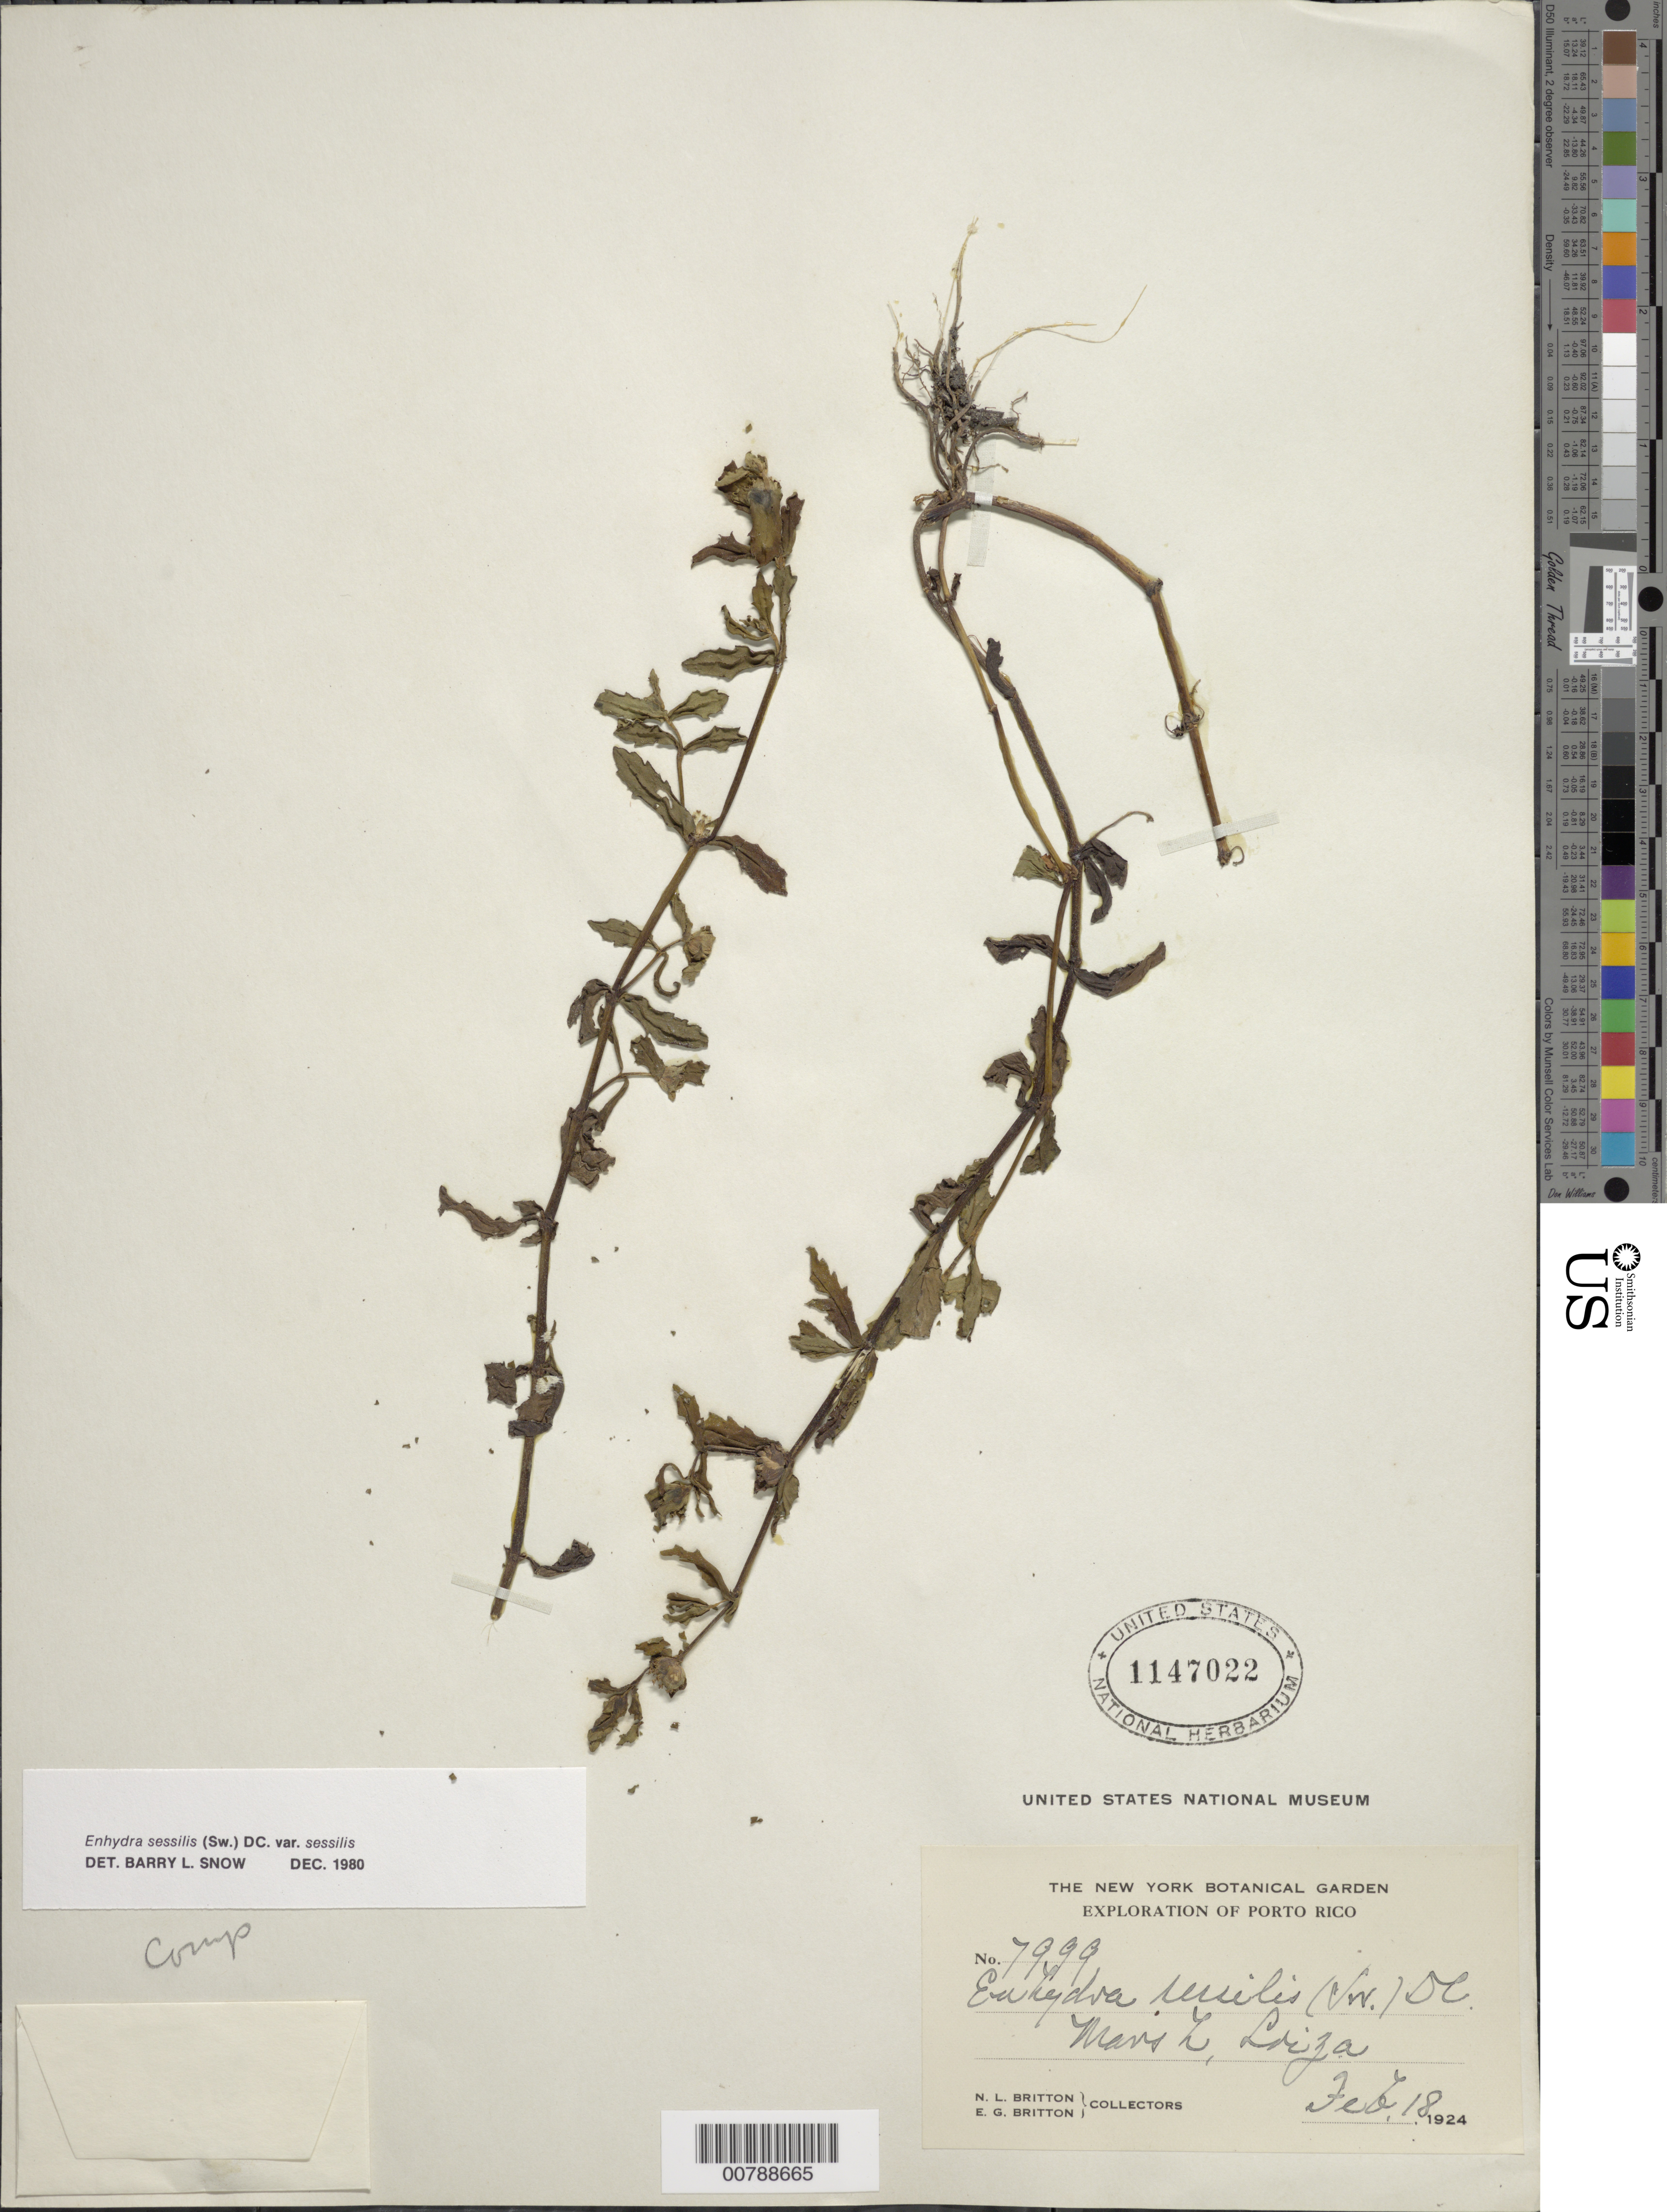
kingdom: Plantae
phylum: Tracheophyta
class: Magnoliopsida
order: Asterales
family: Asteraceae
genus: Enhydra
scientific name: Enhydra sessilis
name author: (Sw.) DC.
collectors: N. Britton & E. G. Britton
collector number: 7999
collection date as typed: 18 Feb 1924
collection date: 1924-02-18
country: Puerto Rico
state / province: Loíza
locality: Loiza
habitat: Marsh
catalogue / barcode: US 1147022